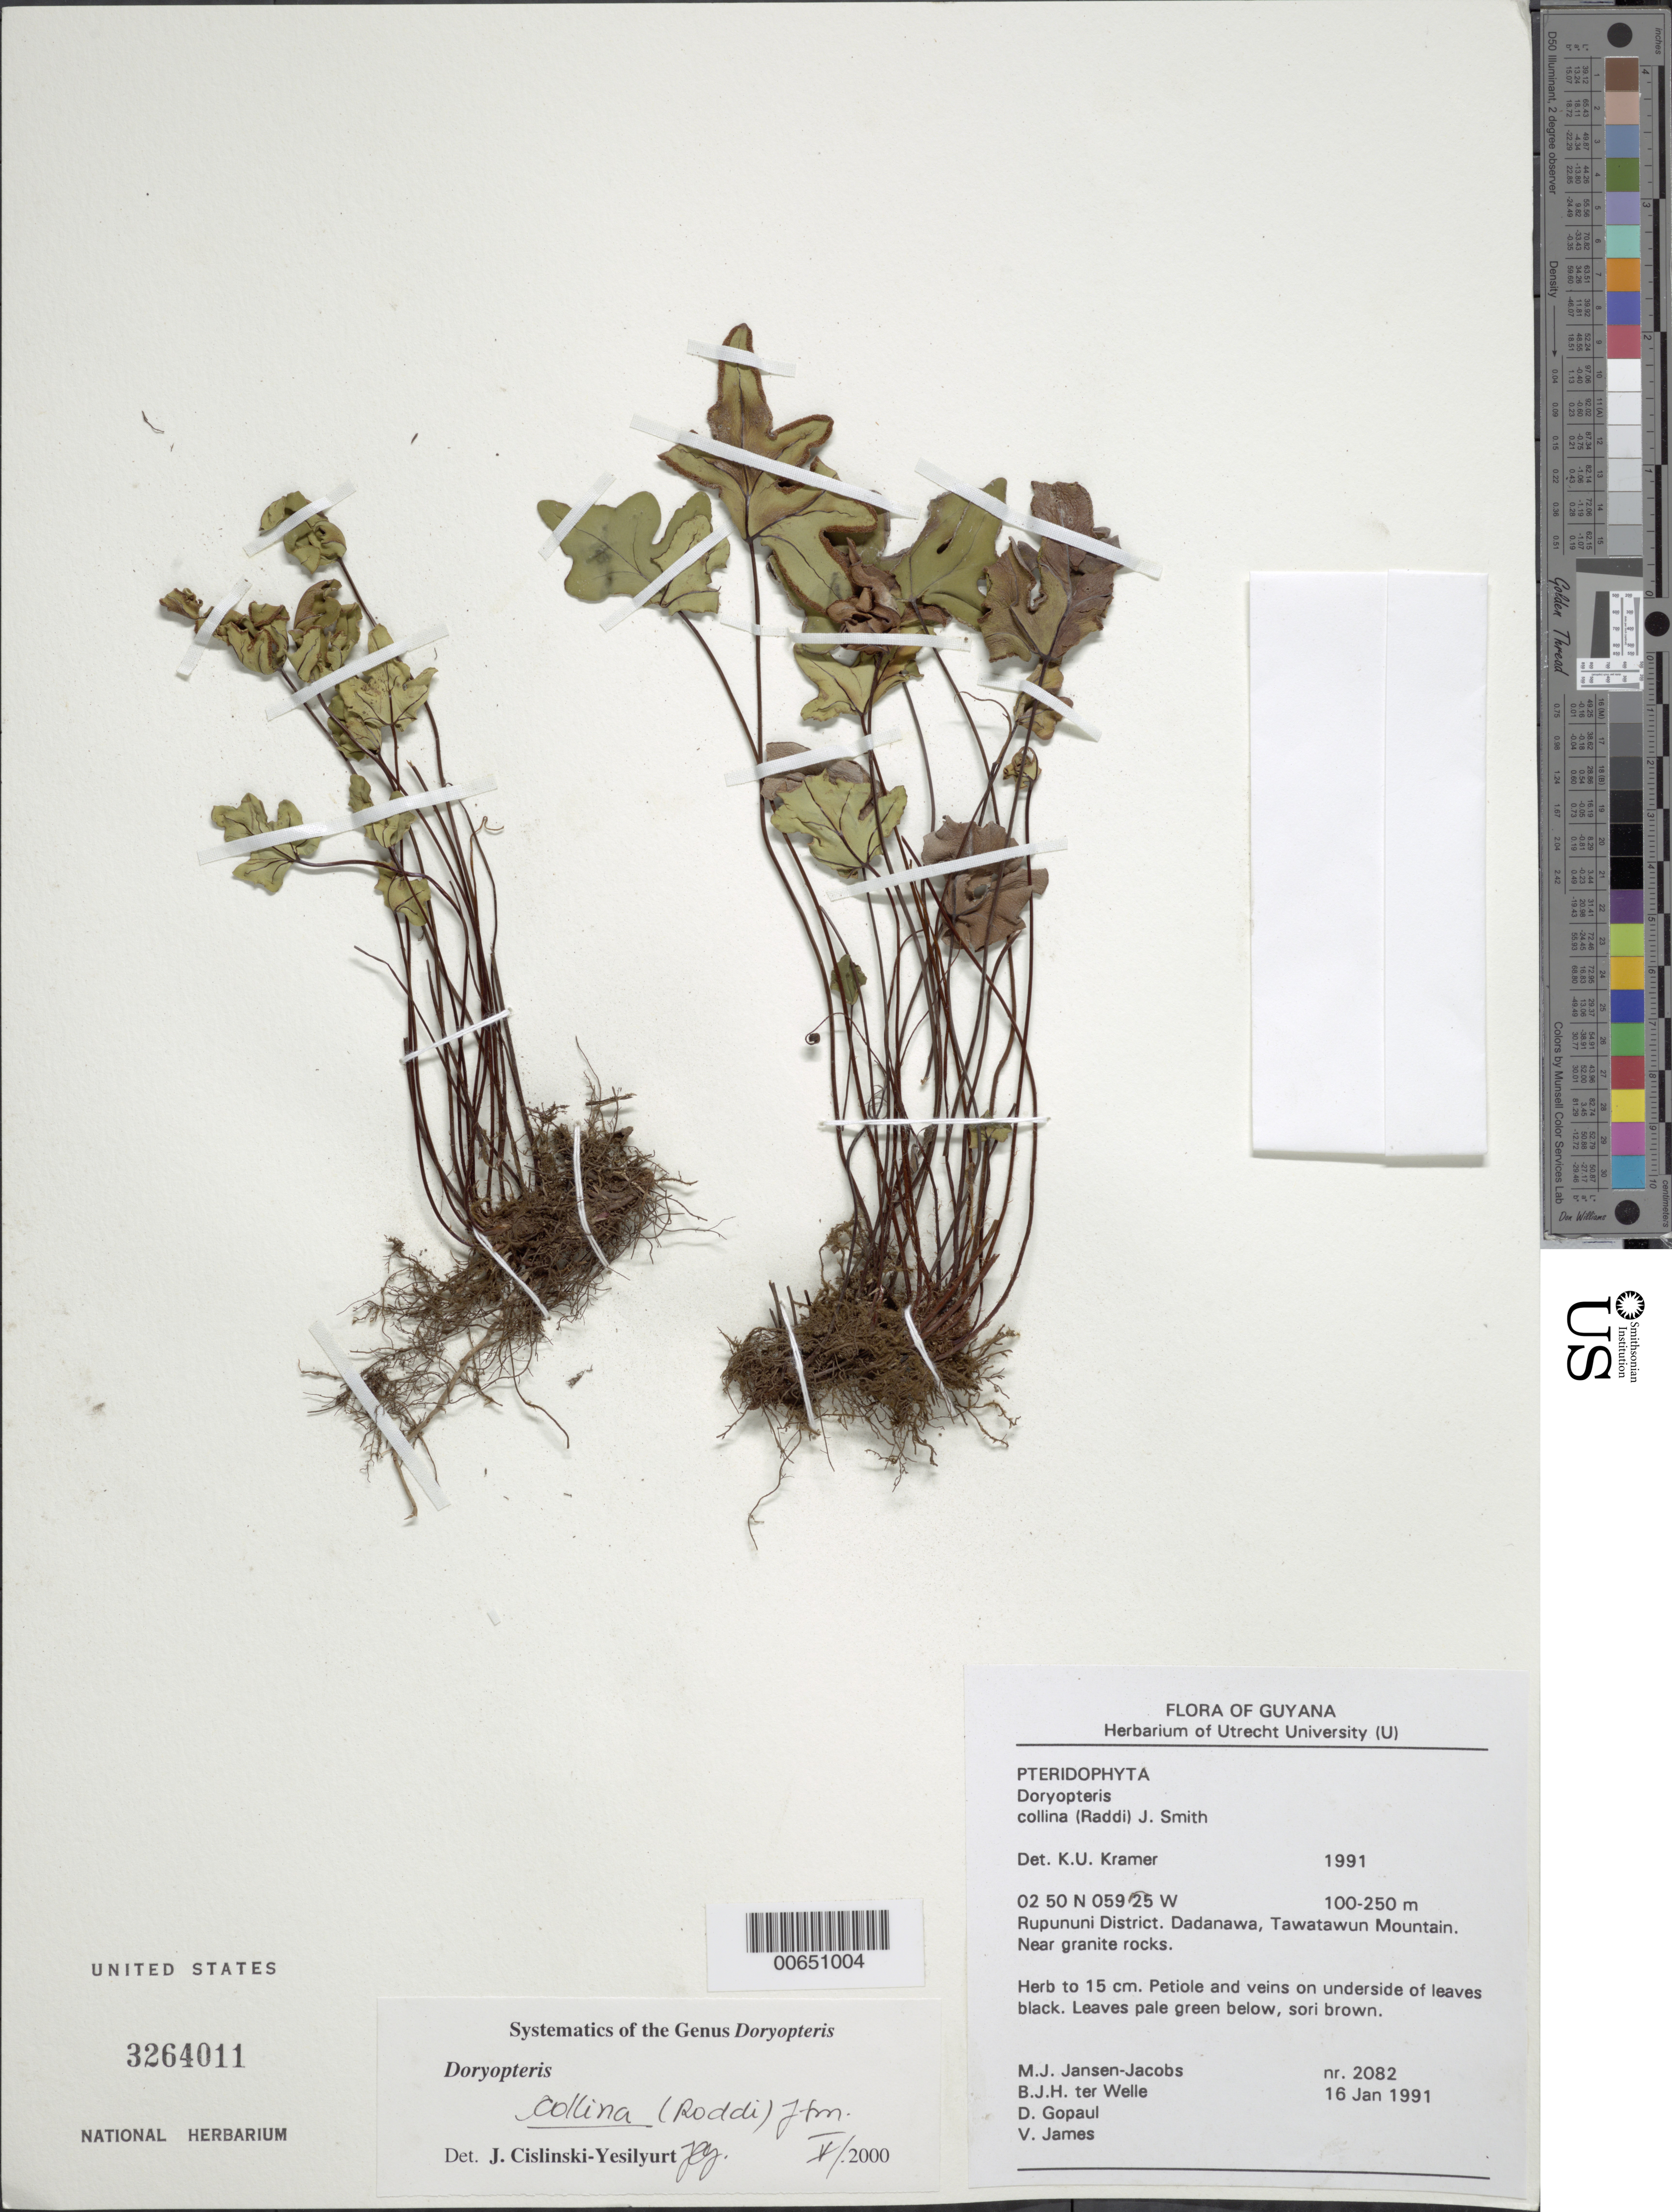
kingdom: Plantae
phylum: Tracheophyta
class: Polypodiopsida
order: Polypodiales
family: Pteridaceae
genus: Doryopteris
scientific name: Doryopteris collina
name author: (Raddi) J. Sm.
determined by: Kramer, K. U.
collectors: M. J. Jansen-Jacobs, B. Welle, D. Gopaul & V. James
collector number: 2082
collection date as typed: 16-Jan-91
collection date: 1991-01-16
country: Guyana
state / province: U. Takutu-U. Essequibo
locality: Tawatawun Mountain, Dadanawa, Rupununi District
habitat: Near granite rocks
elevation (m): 100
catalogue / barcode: US 3264011